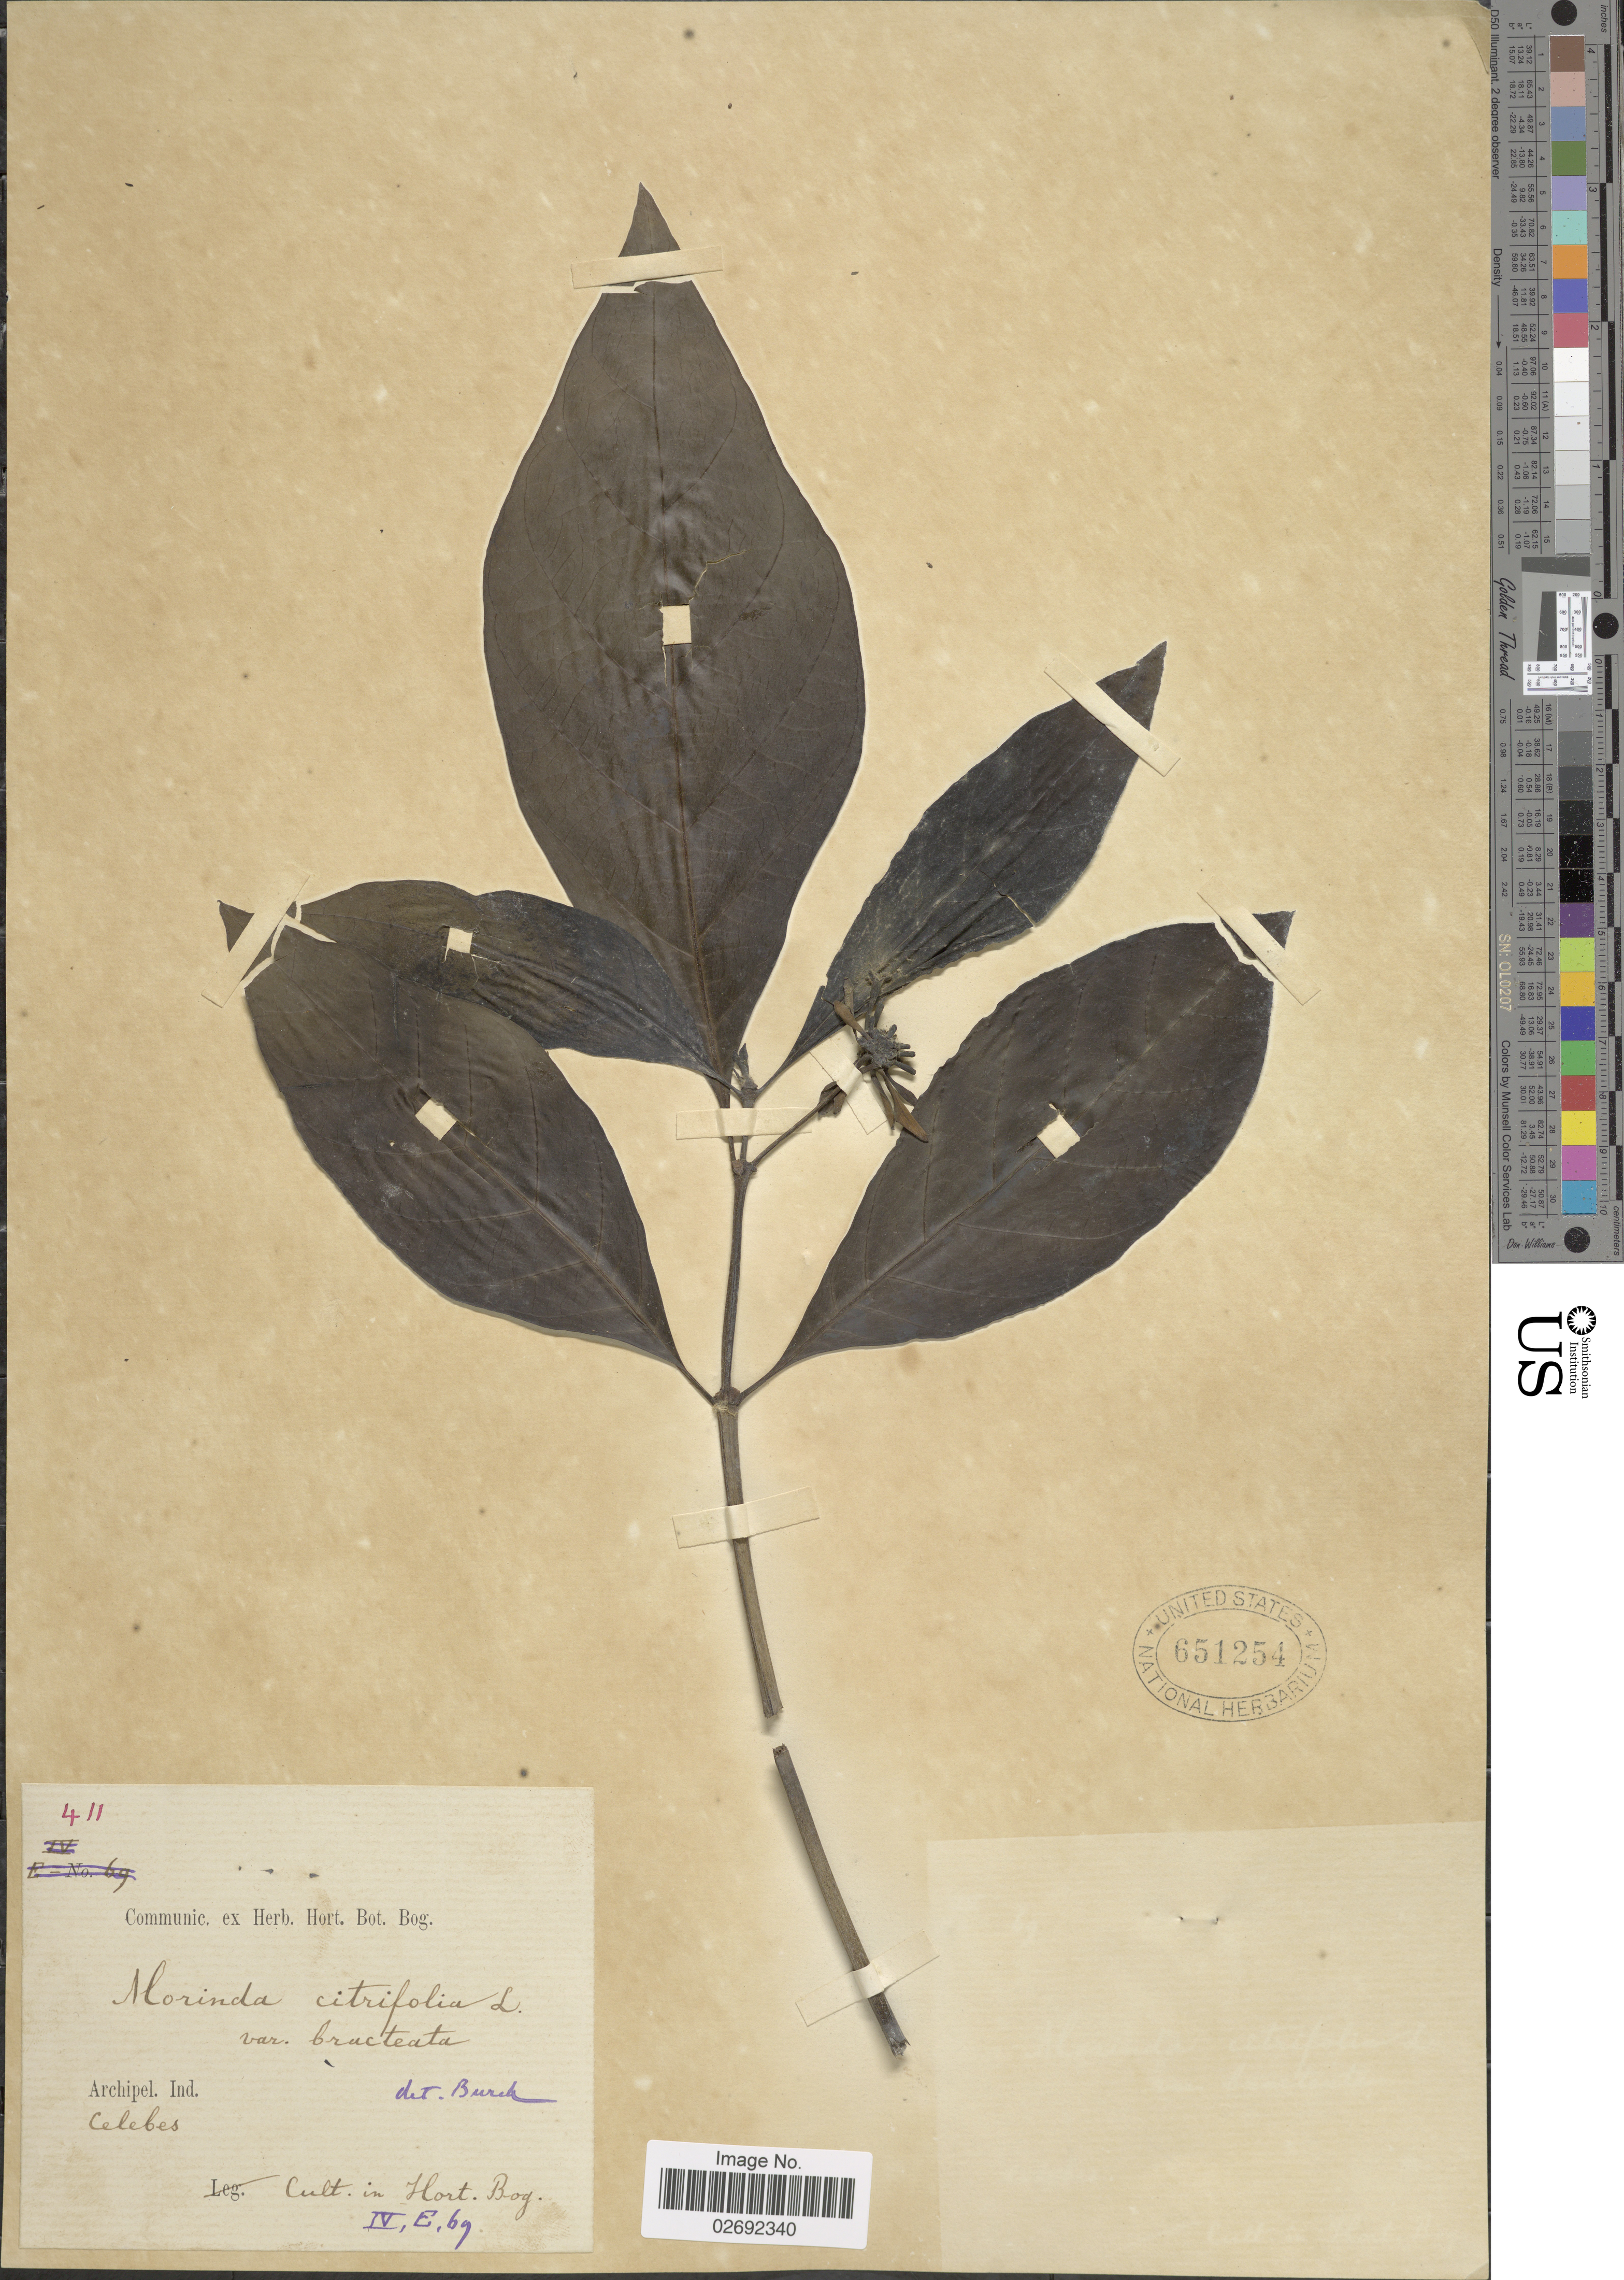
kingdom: Plantae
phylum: Tracheophyta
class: Magnoliopsida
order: Gentianales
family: Rubiaceae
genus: Morinda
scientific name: Morinda citrifolia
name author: L.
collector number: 411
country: Indonesia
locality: Archipel. Ind. Celebes. Hort. Bog. IV, E, 69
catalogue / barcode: US 651254